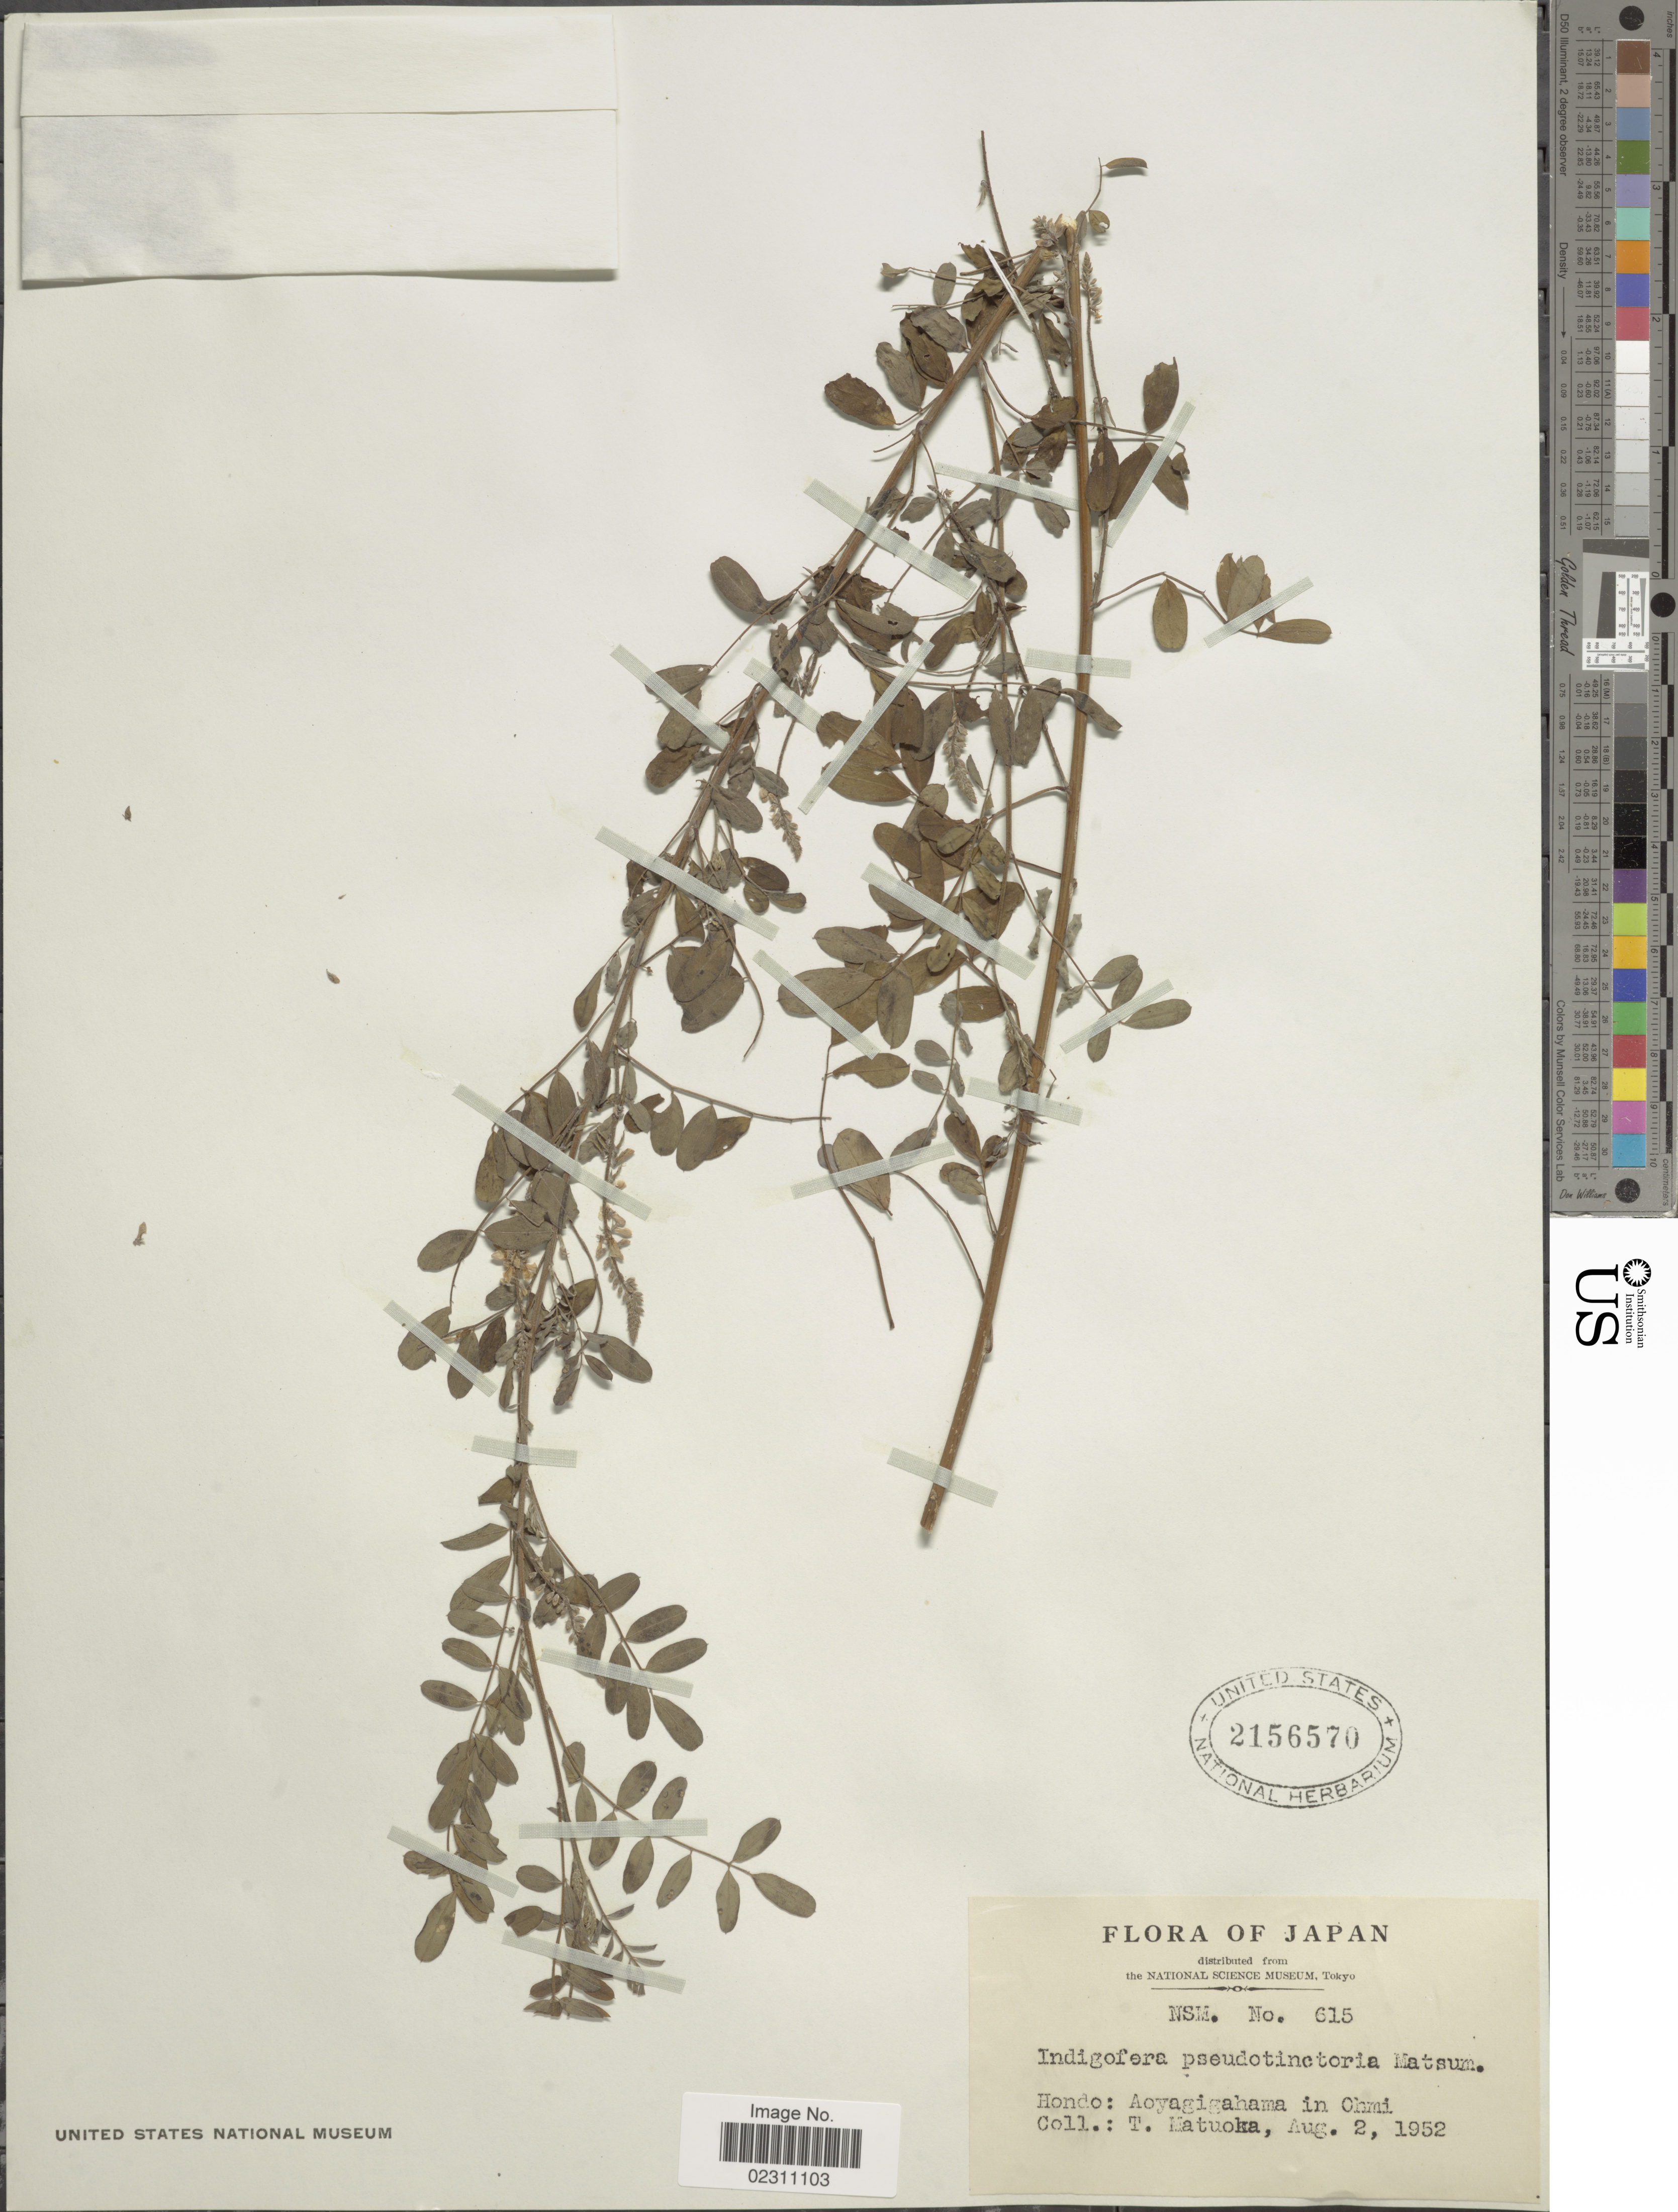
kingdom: Plantae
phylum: Tracheophyta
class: Magnoliopsida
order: Fabales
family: Fabaceae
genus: Indigofera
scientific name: Indigofera pseudotinctoria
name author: Matsum.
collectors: T. Matuoka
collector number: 615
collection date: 1952-08-02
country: Japan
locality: Hondo, Aoyagigahama in Ohmi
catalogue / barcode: US 2156570